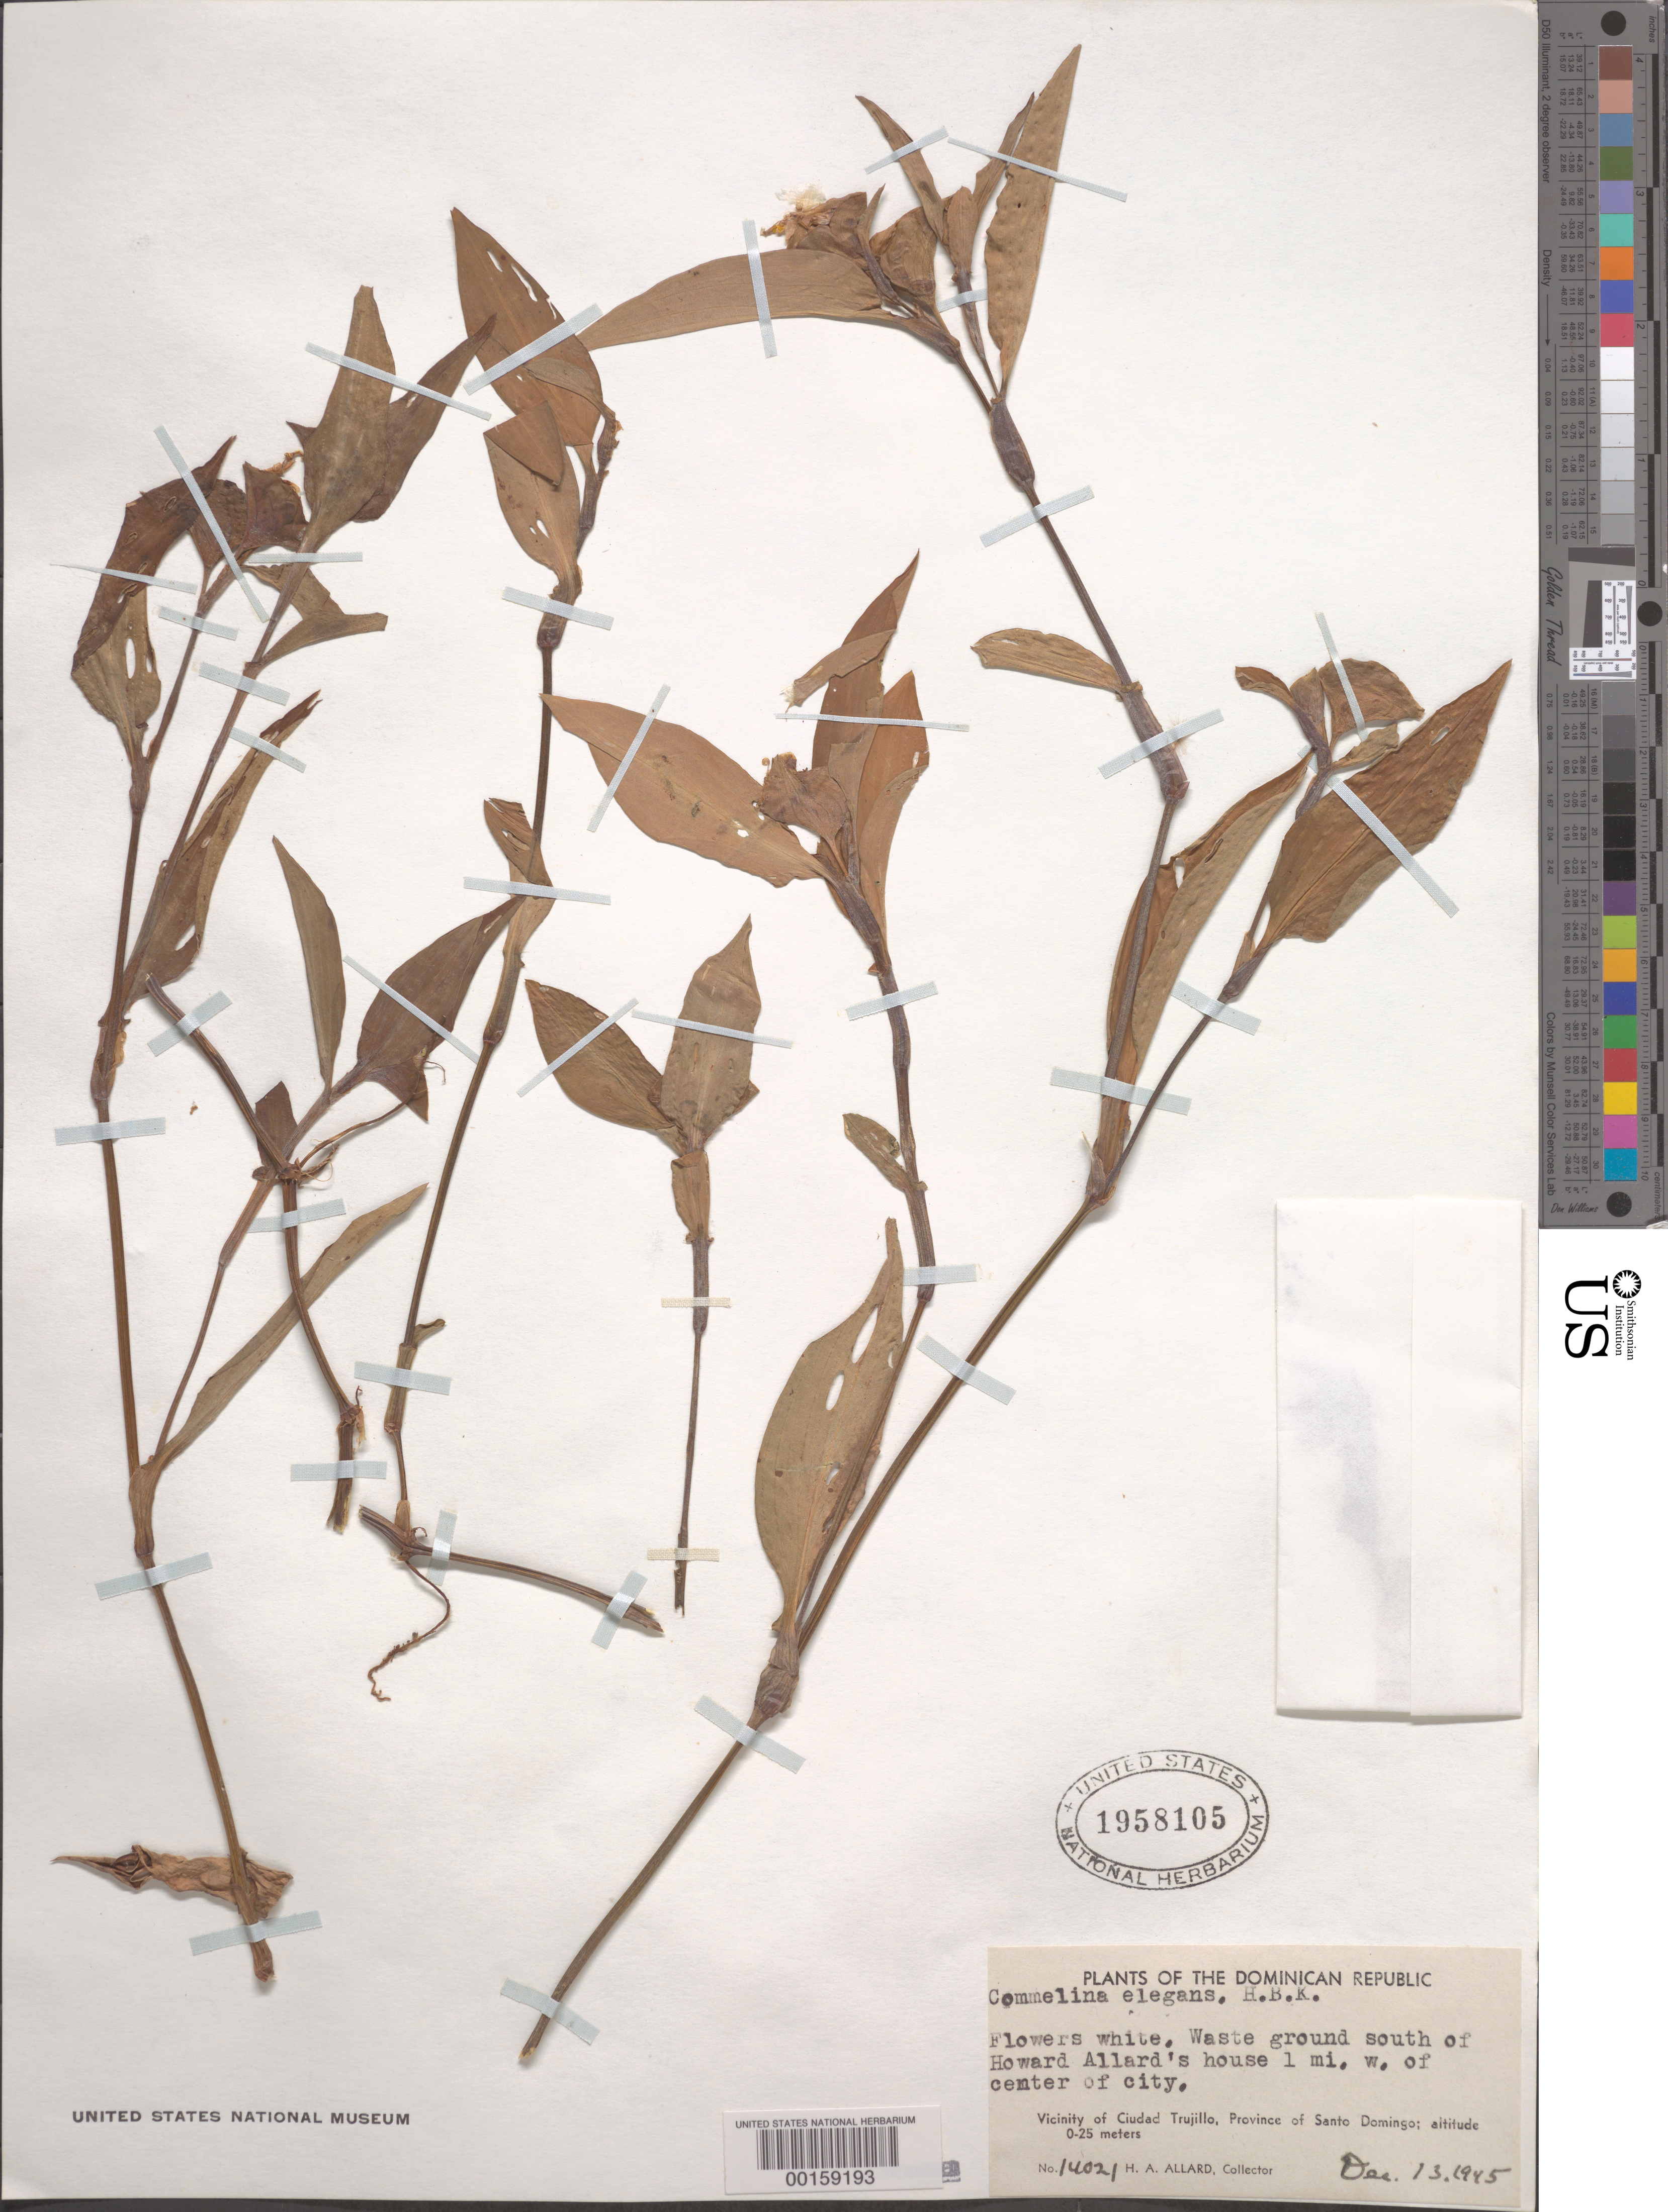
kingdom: Plantae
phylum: Tracheophyta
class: Liliopsida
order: Commelinales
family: Commelinaceae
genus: Commelina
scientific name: Commelina erecta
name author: L.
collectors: H. A. Allard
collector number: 14021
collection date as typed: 13 Dec 1945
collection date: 1945-12-13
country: Dominican Republic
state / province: Distrito Nacional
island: Hispaniola Island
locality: Ciudad trujillo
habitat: Waste ground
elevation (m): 0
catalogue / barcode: US 1958105